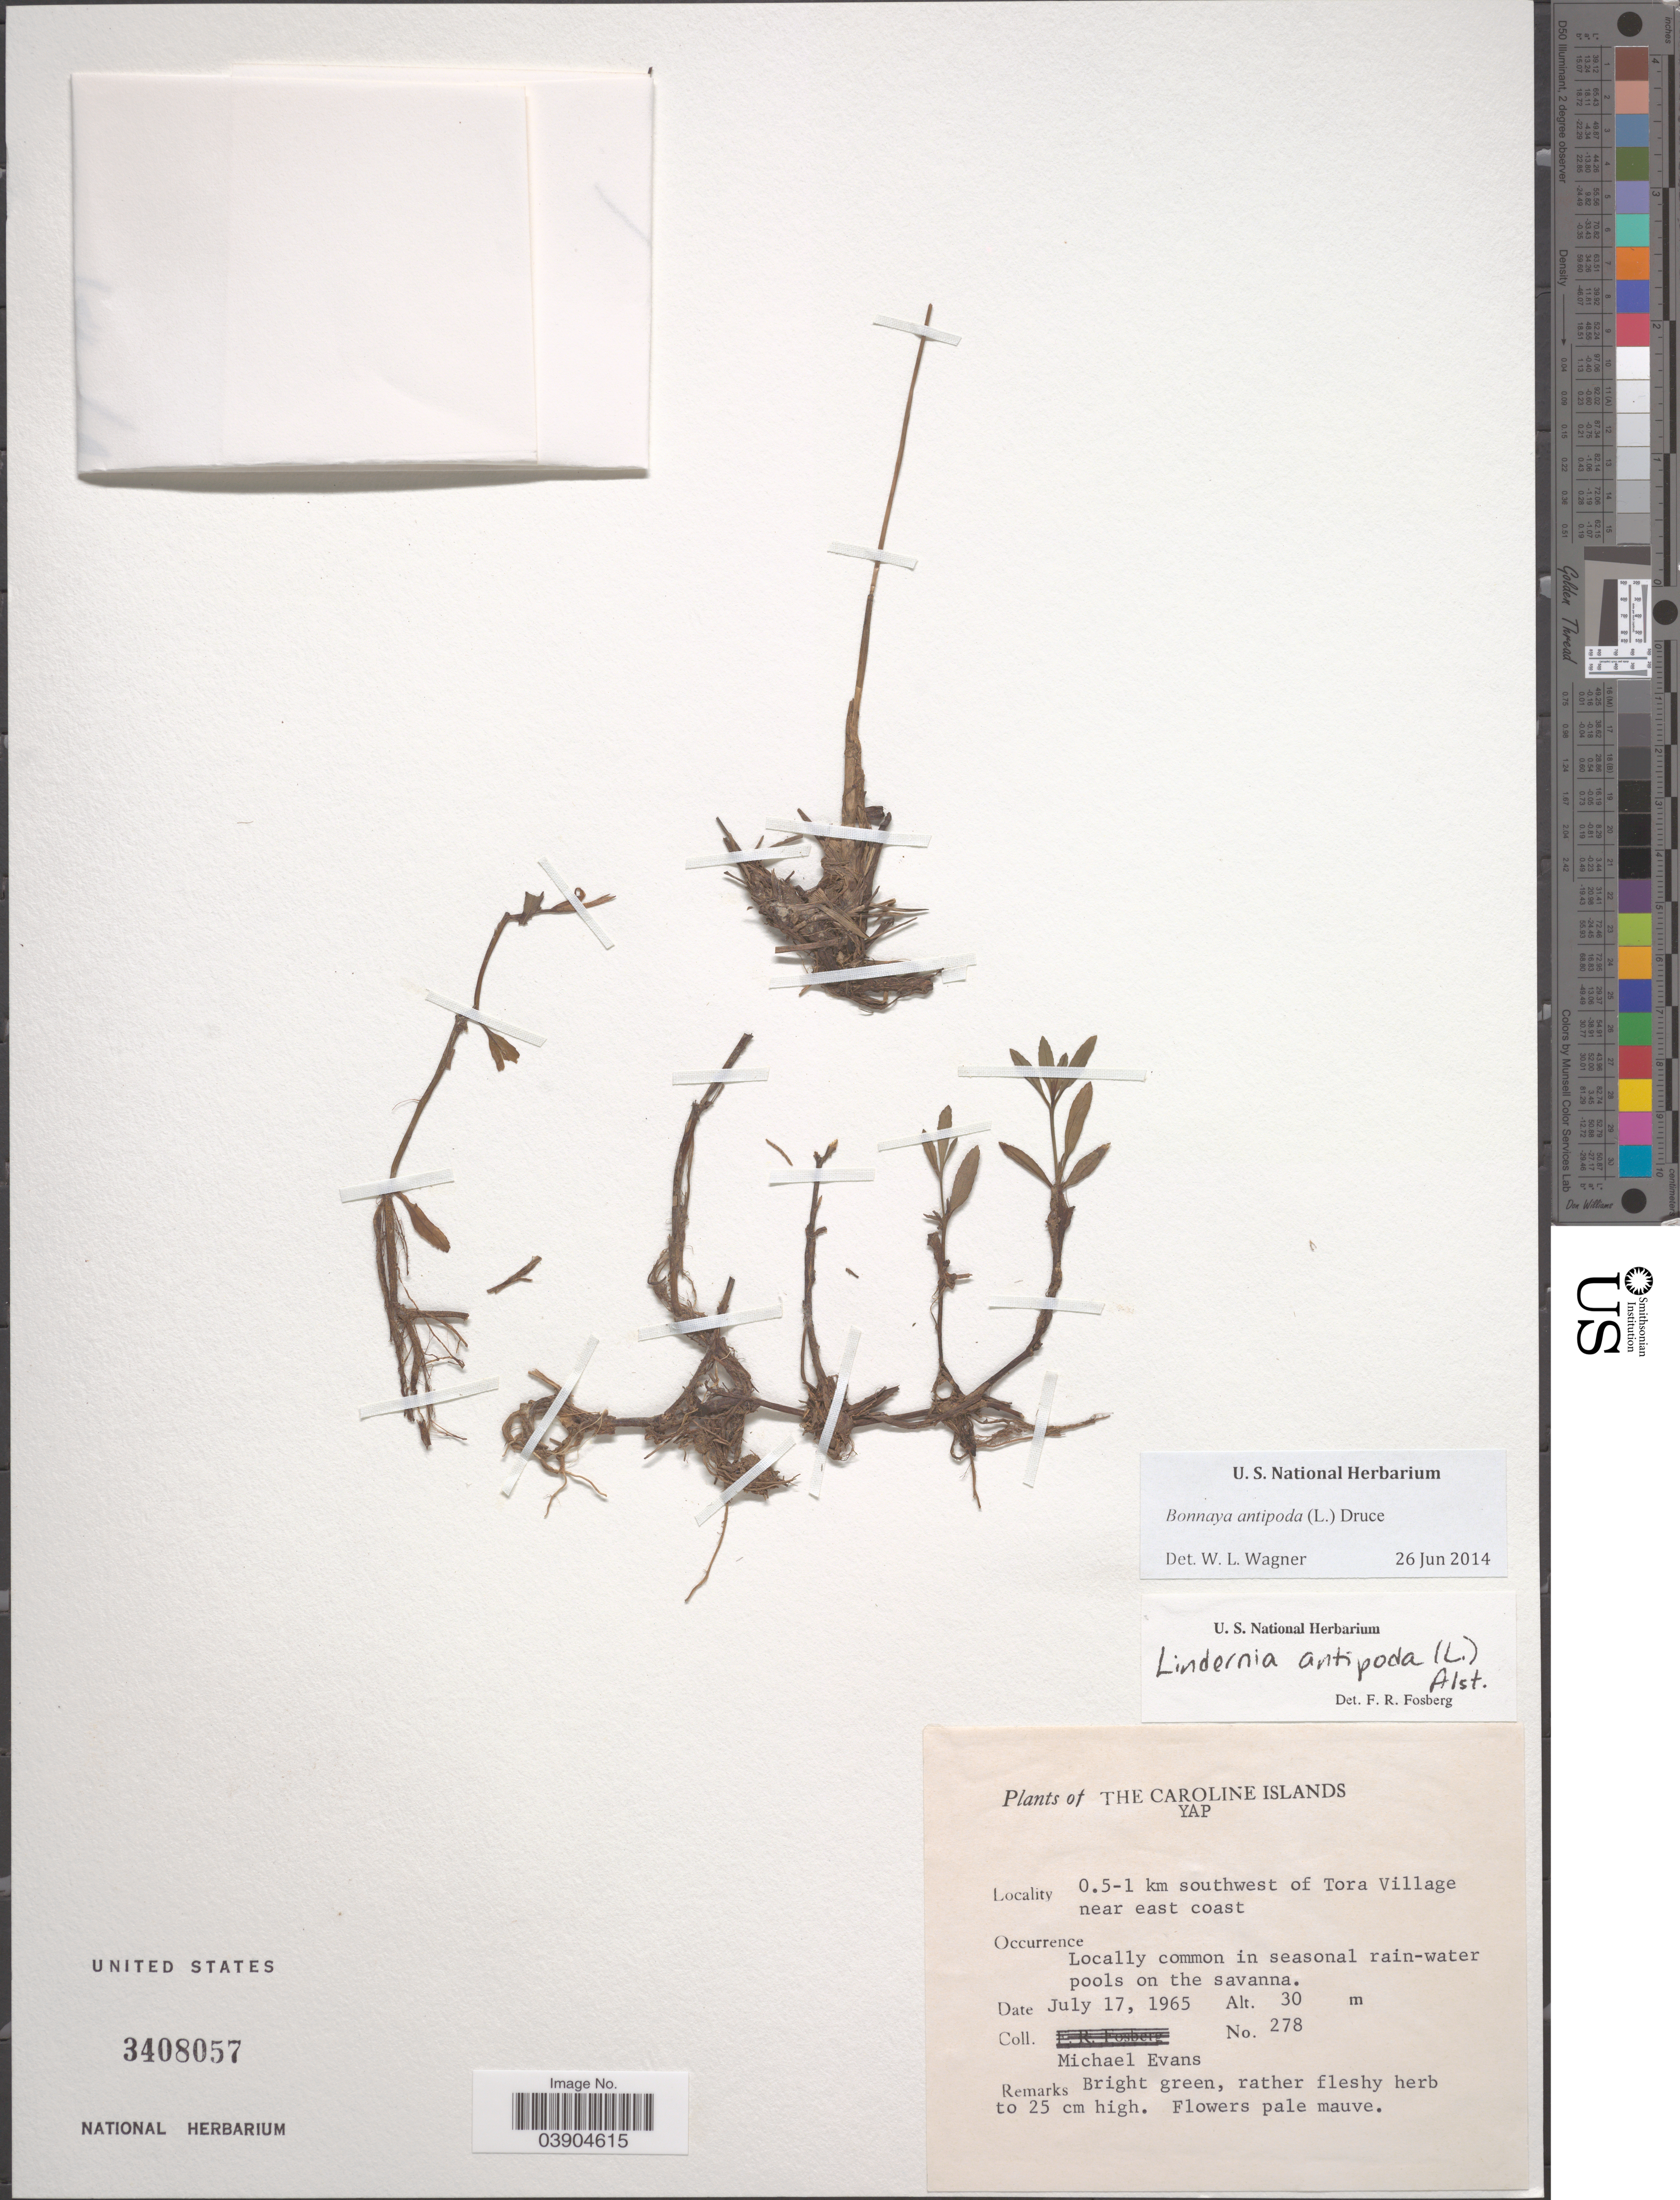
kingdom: Plantae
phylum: Tracheophyta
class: Magnoliopsida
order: Lamiales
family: Linderniaceae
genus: Lindernia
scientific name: Lindernia antipoda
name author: (L.) Alston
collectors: M. Evans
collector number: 278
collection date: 1965-07-17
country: Micronesia, Federated States of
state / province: Yap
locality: The Caroline Islands. 0.5-1 km southwest of Tora Village near east coast.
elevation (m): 30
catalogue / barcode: US 3408057